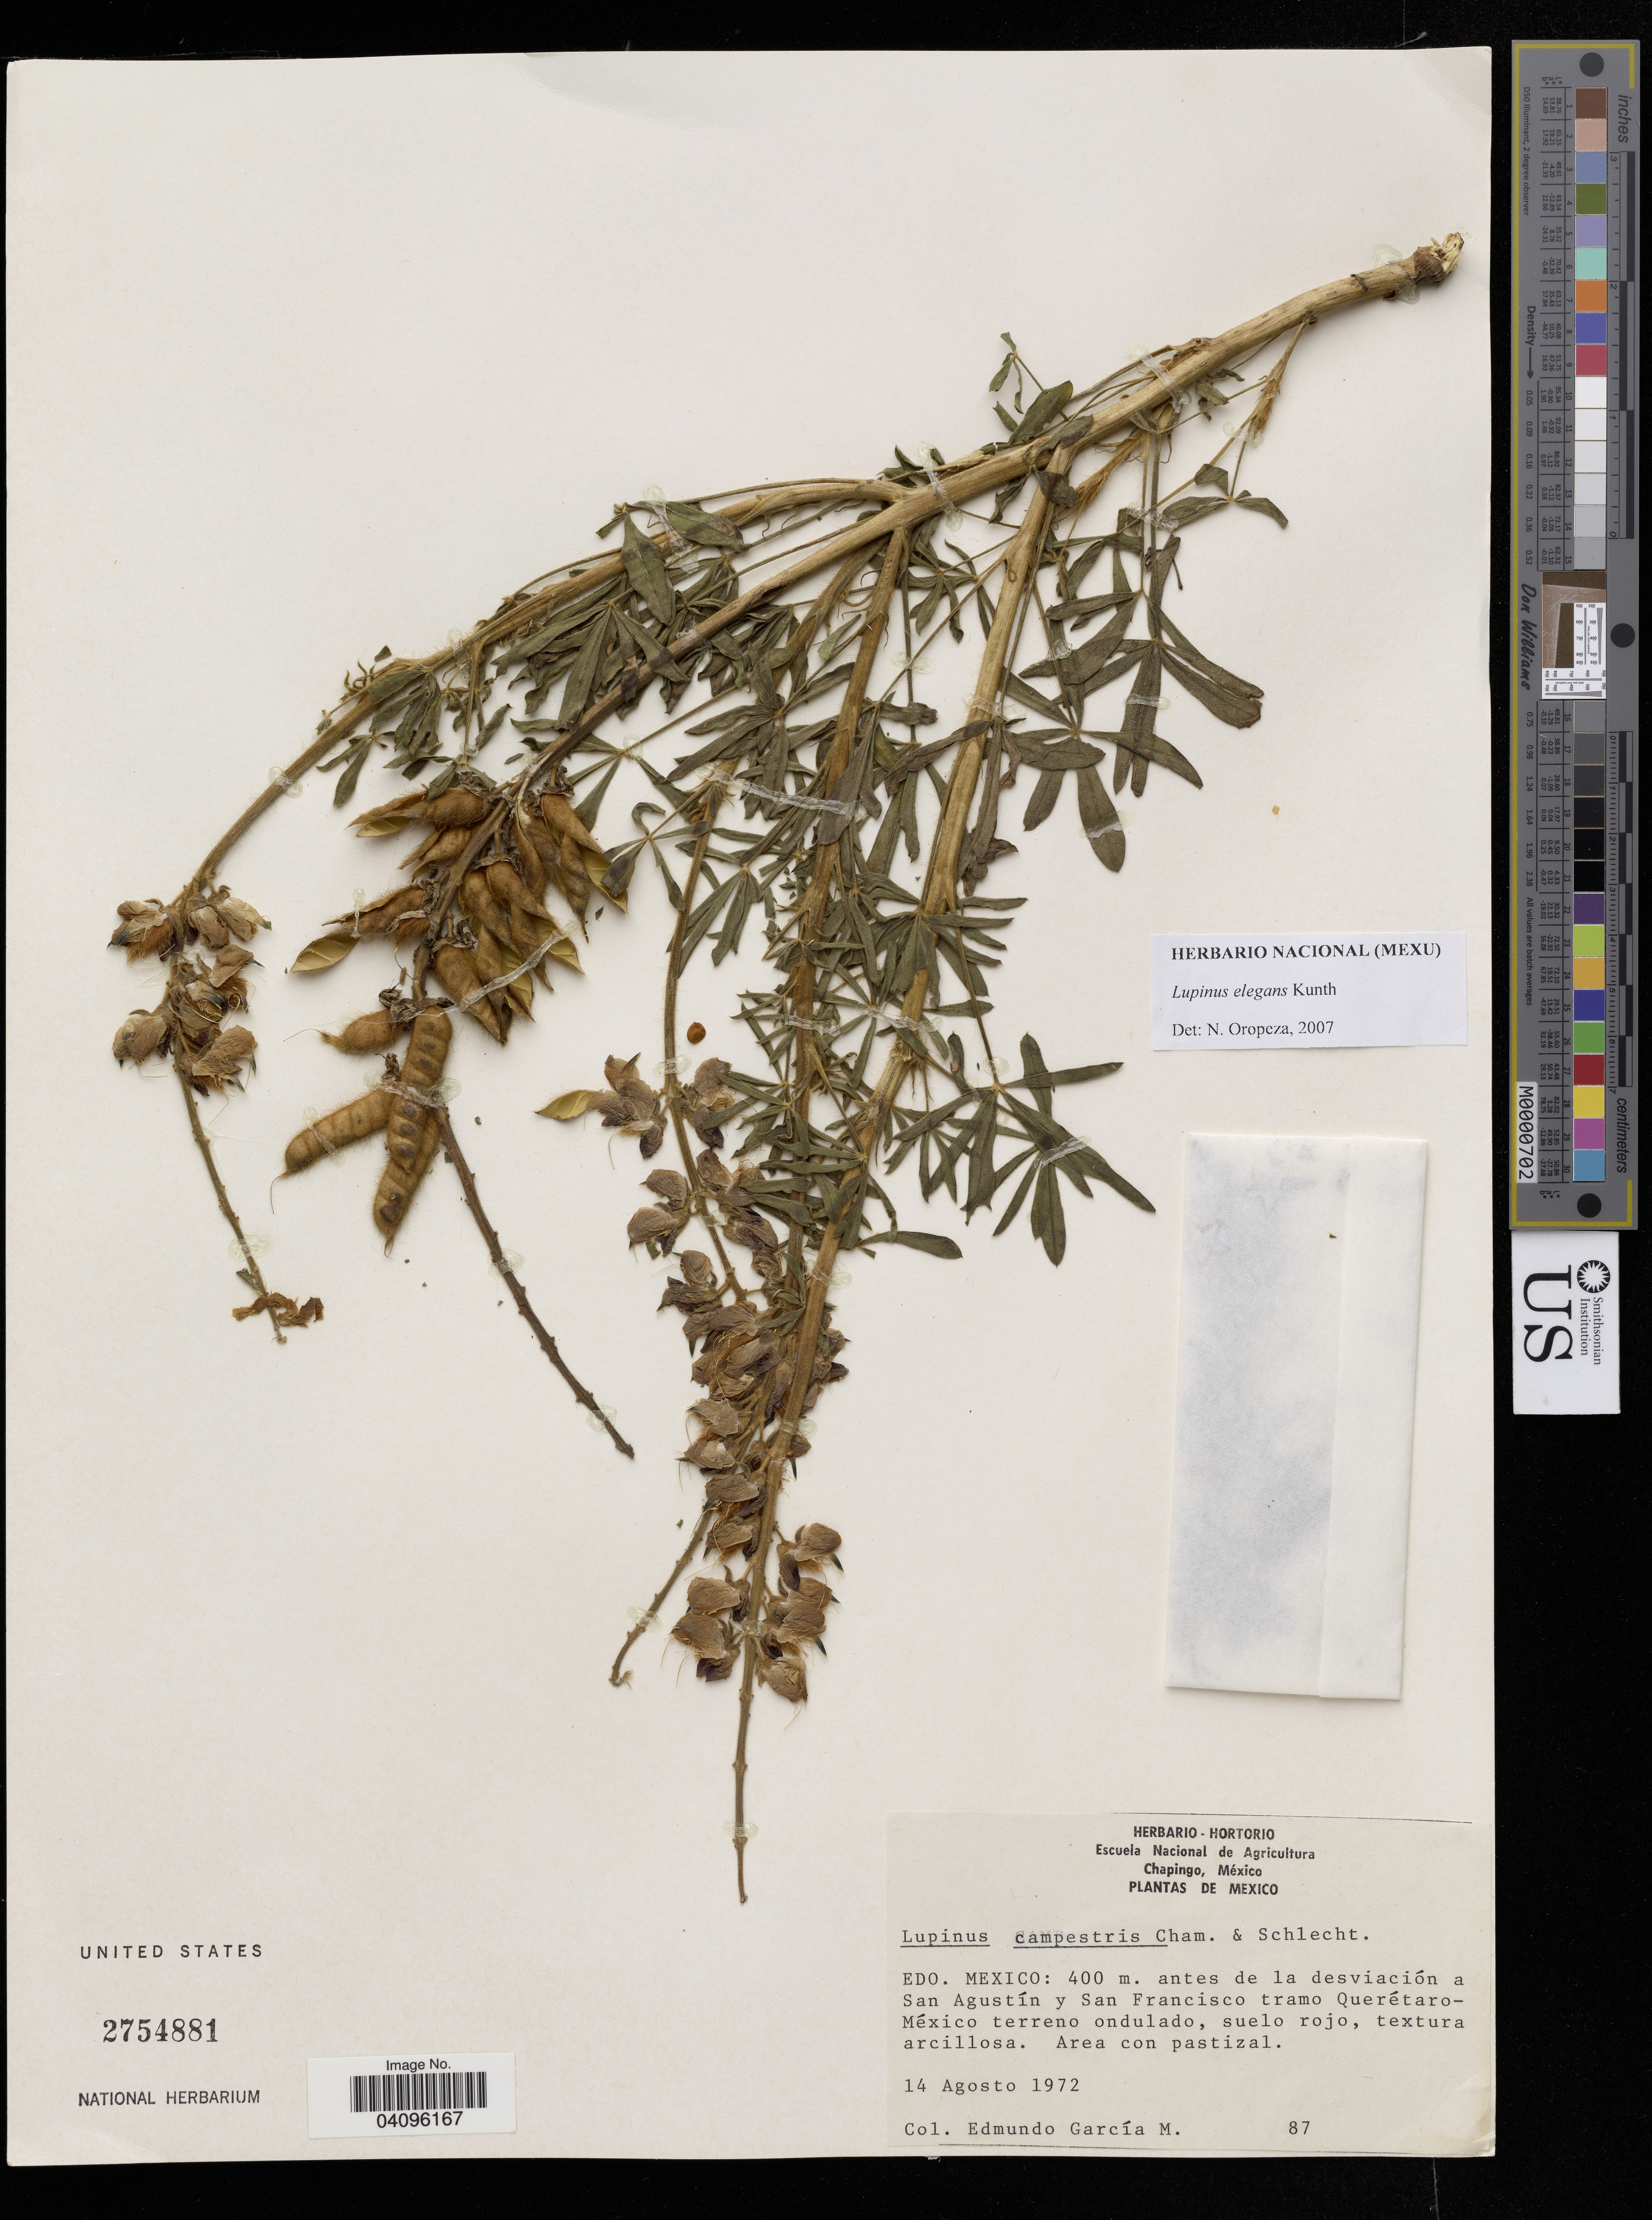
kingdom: Plantae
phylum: Tracheophyta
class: Magnoliopsida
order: Fabales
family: Fabaceae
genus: Lupinus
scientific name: Lupinus elegans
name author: Kunth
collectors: M. Edmundo García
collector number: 87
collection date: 1972-08-14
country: Mexico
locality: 400 m. antes de la desviación a San Agustín y San Francisco, tramo Querétaro–México.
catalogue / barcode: US 2754881